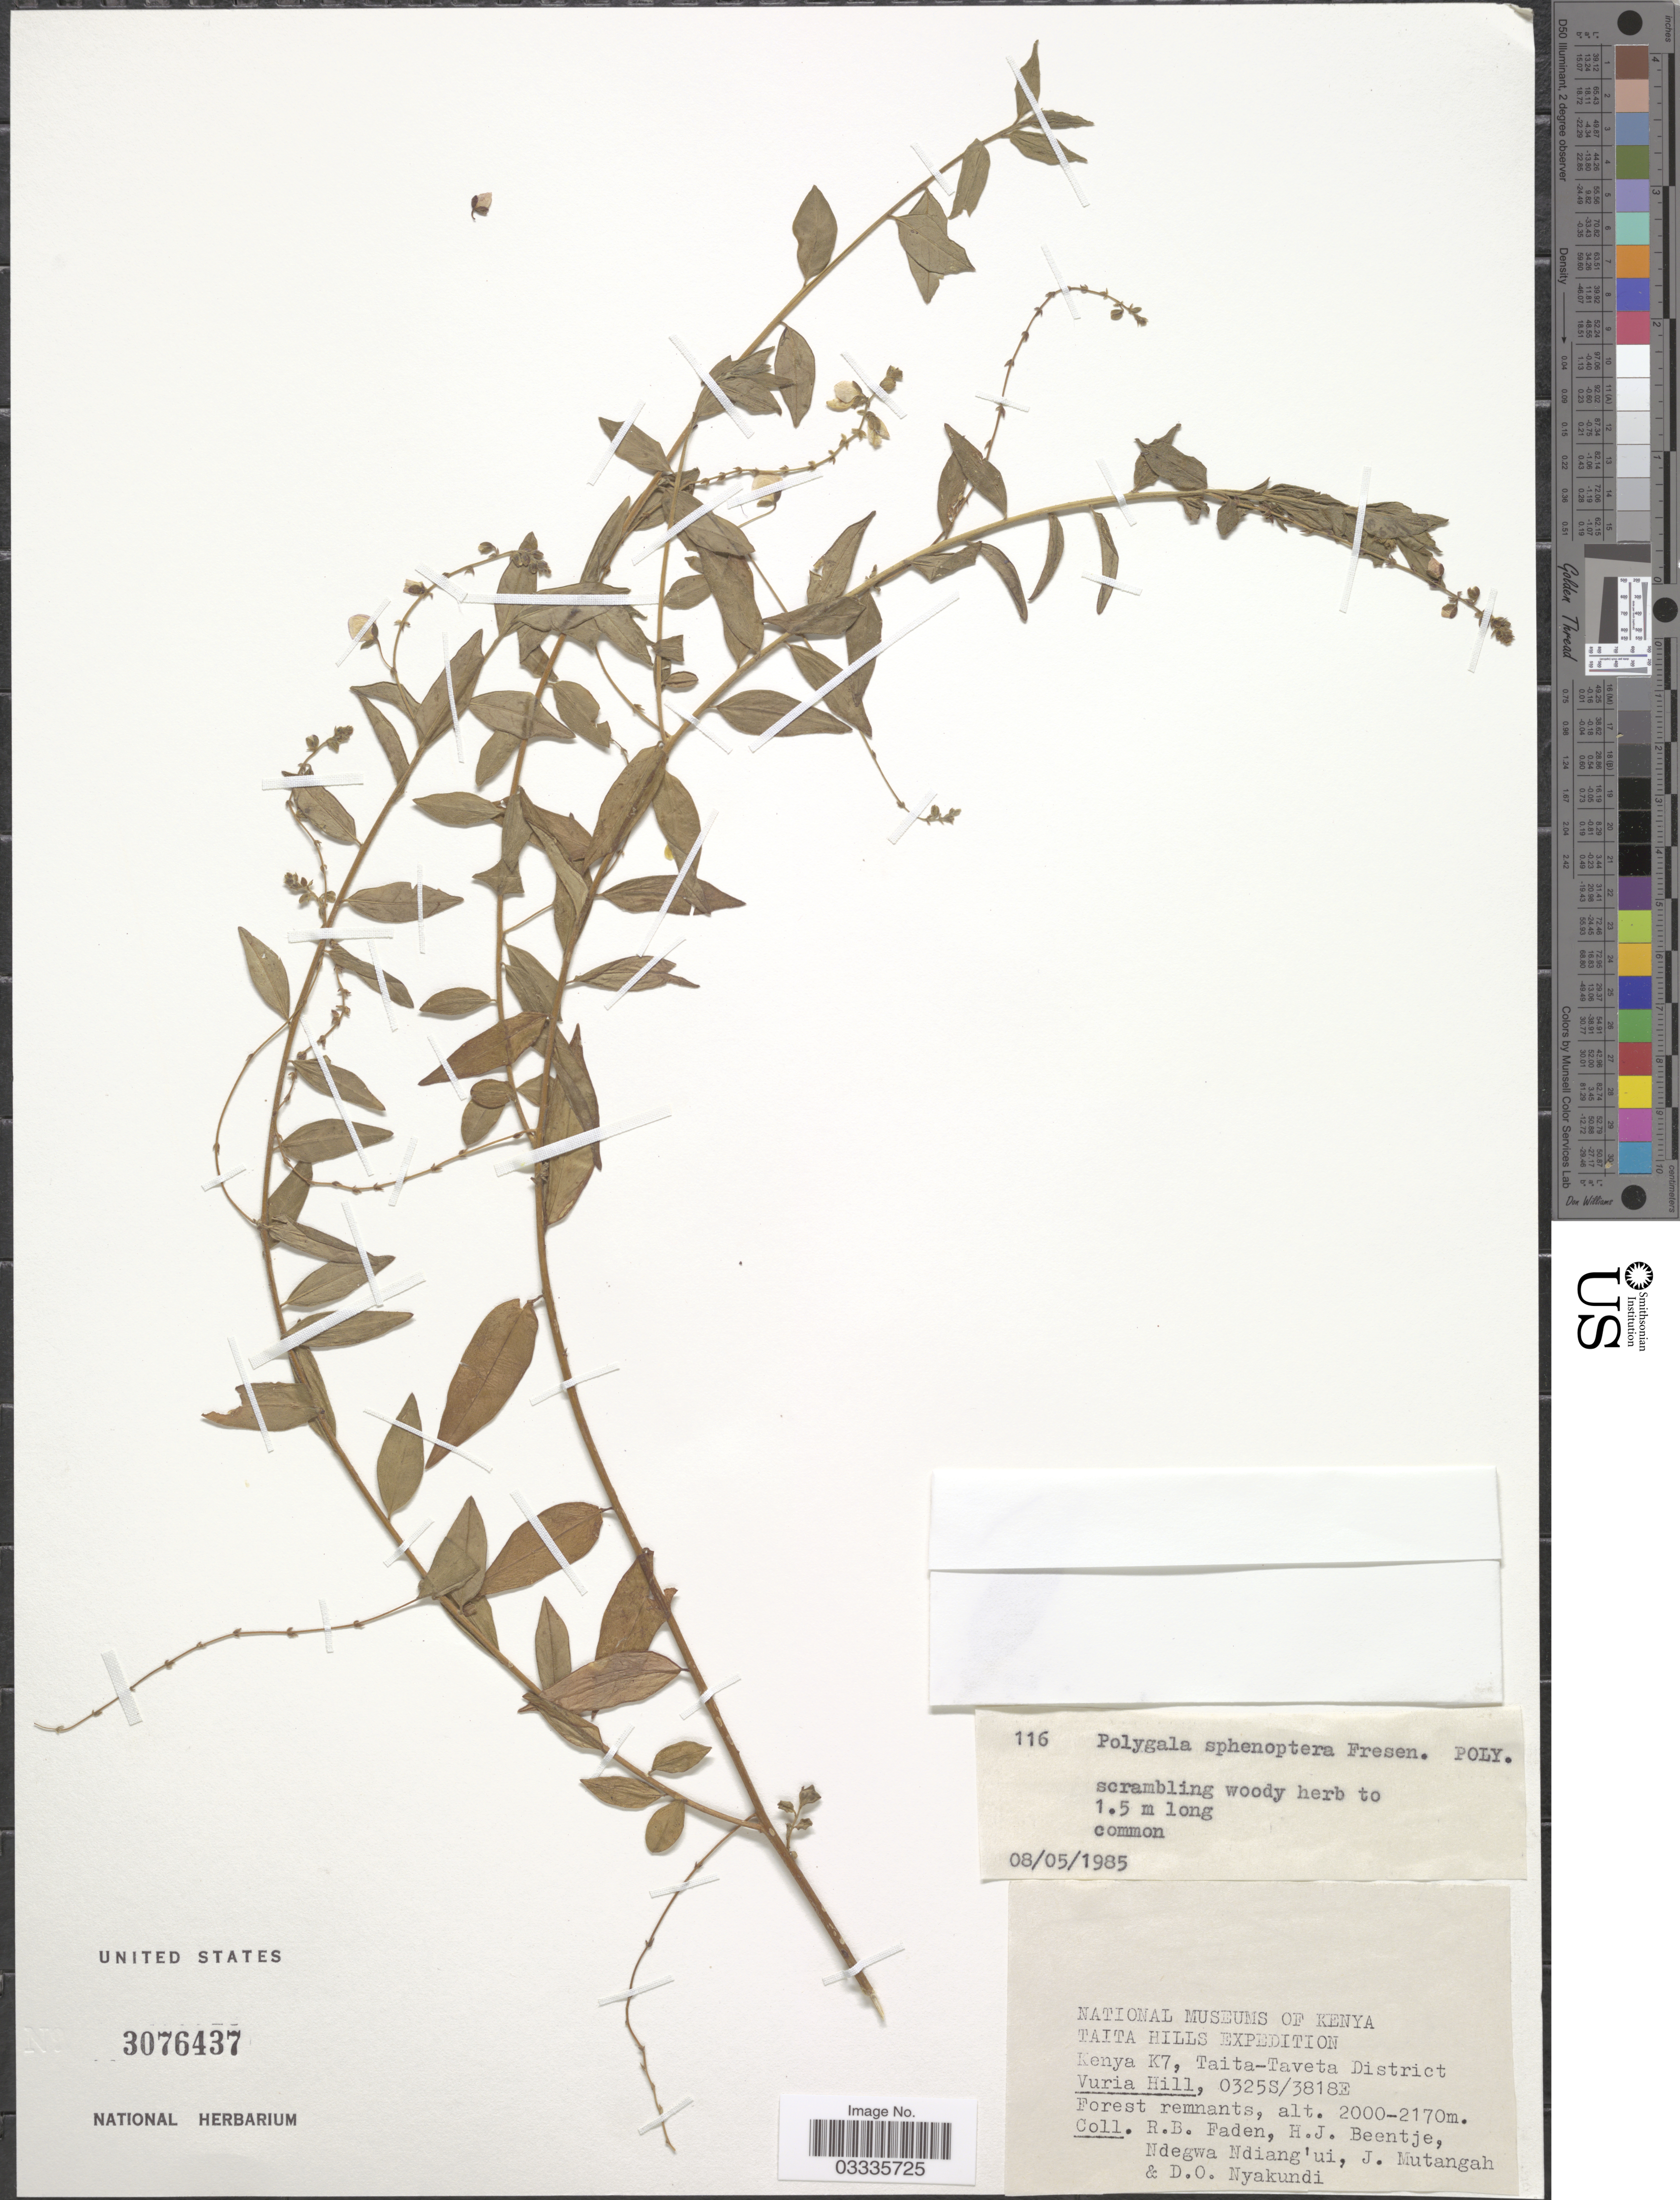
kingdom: Plantae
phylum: Tracheophyta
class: Magnoliopsida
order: Fabales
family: Polygalaceae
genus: Polygala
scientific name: Polygala sphenoptera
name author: Fresen.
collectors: R. B. Faden, H. J. Beentje, Ndegwa Ndiang'ui, J. Mutangah & D. Nyakundi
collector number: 116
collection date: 1985-05-08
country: Kenya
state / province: Taita Taveta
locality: K7, Taita-Taveta District Vuria Hill.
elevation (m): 2000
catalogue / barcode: US 3076437